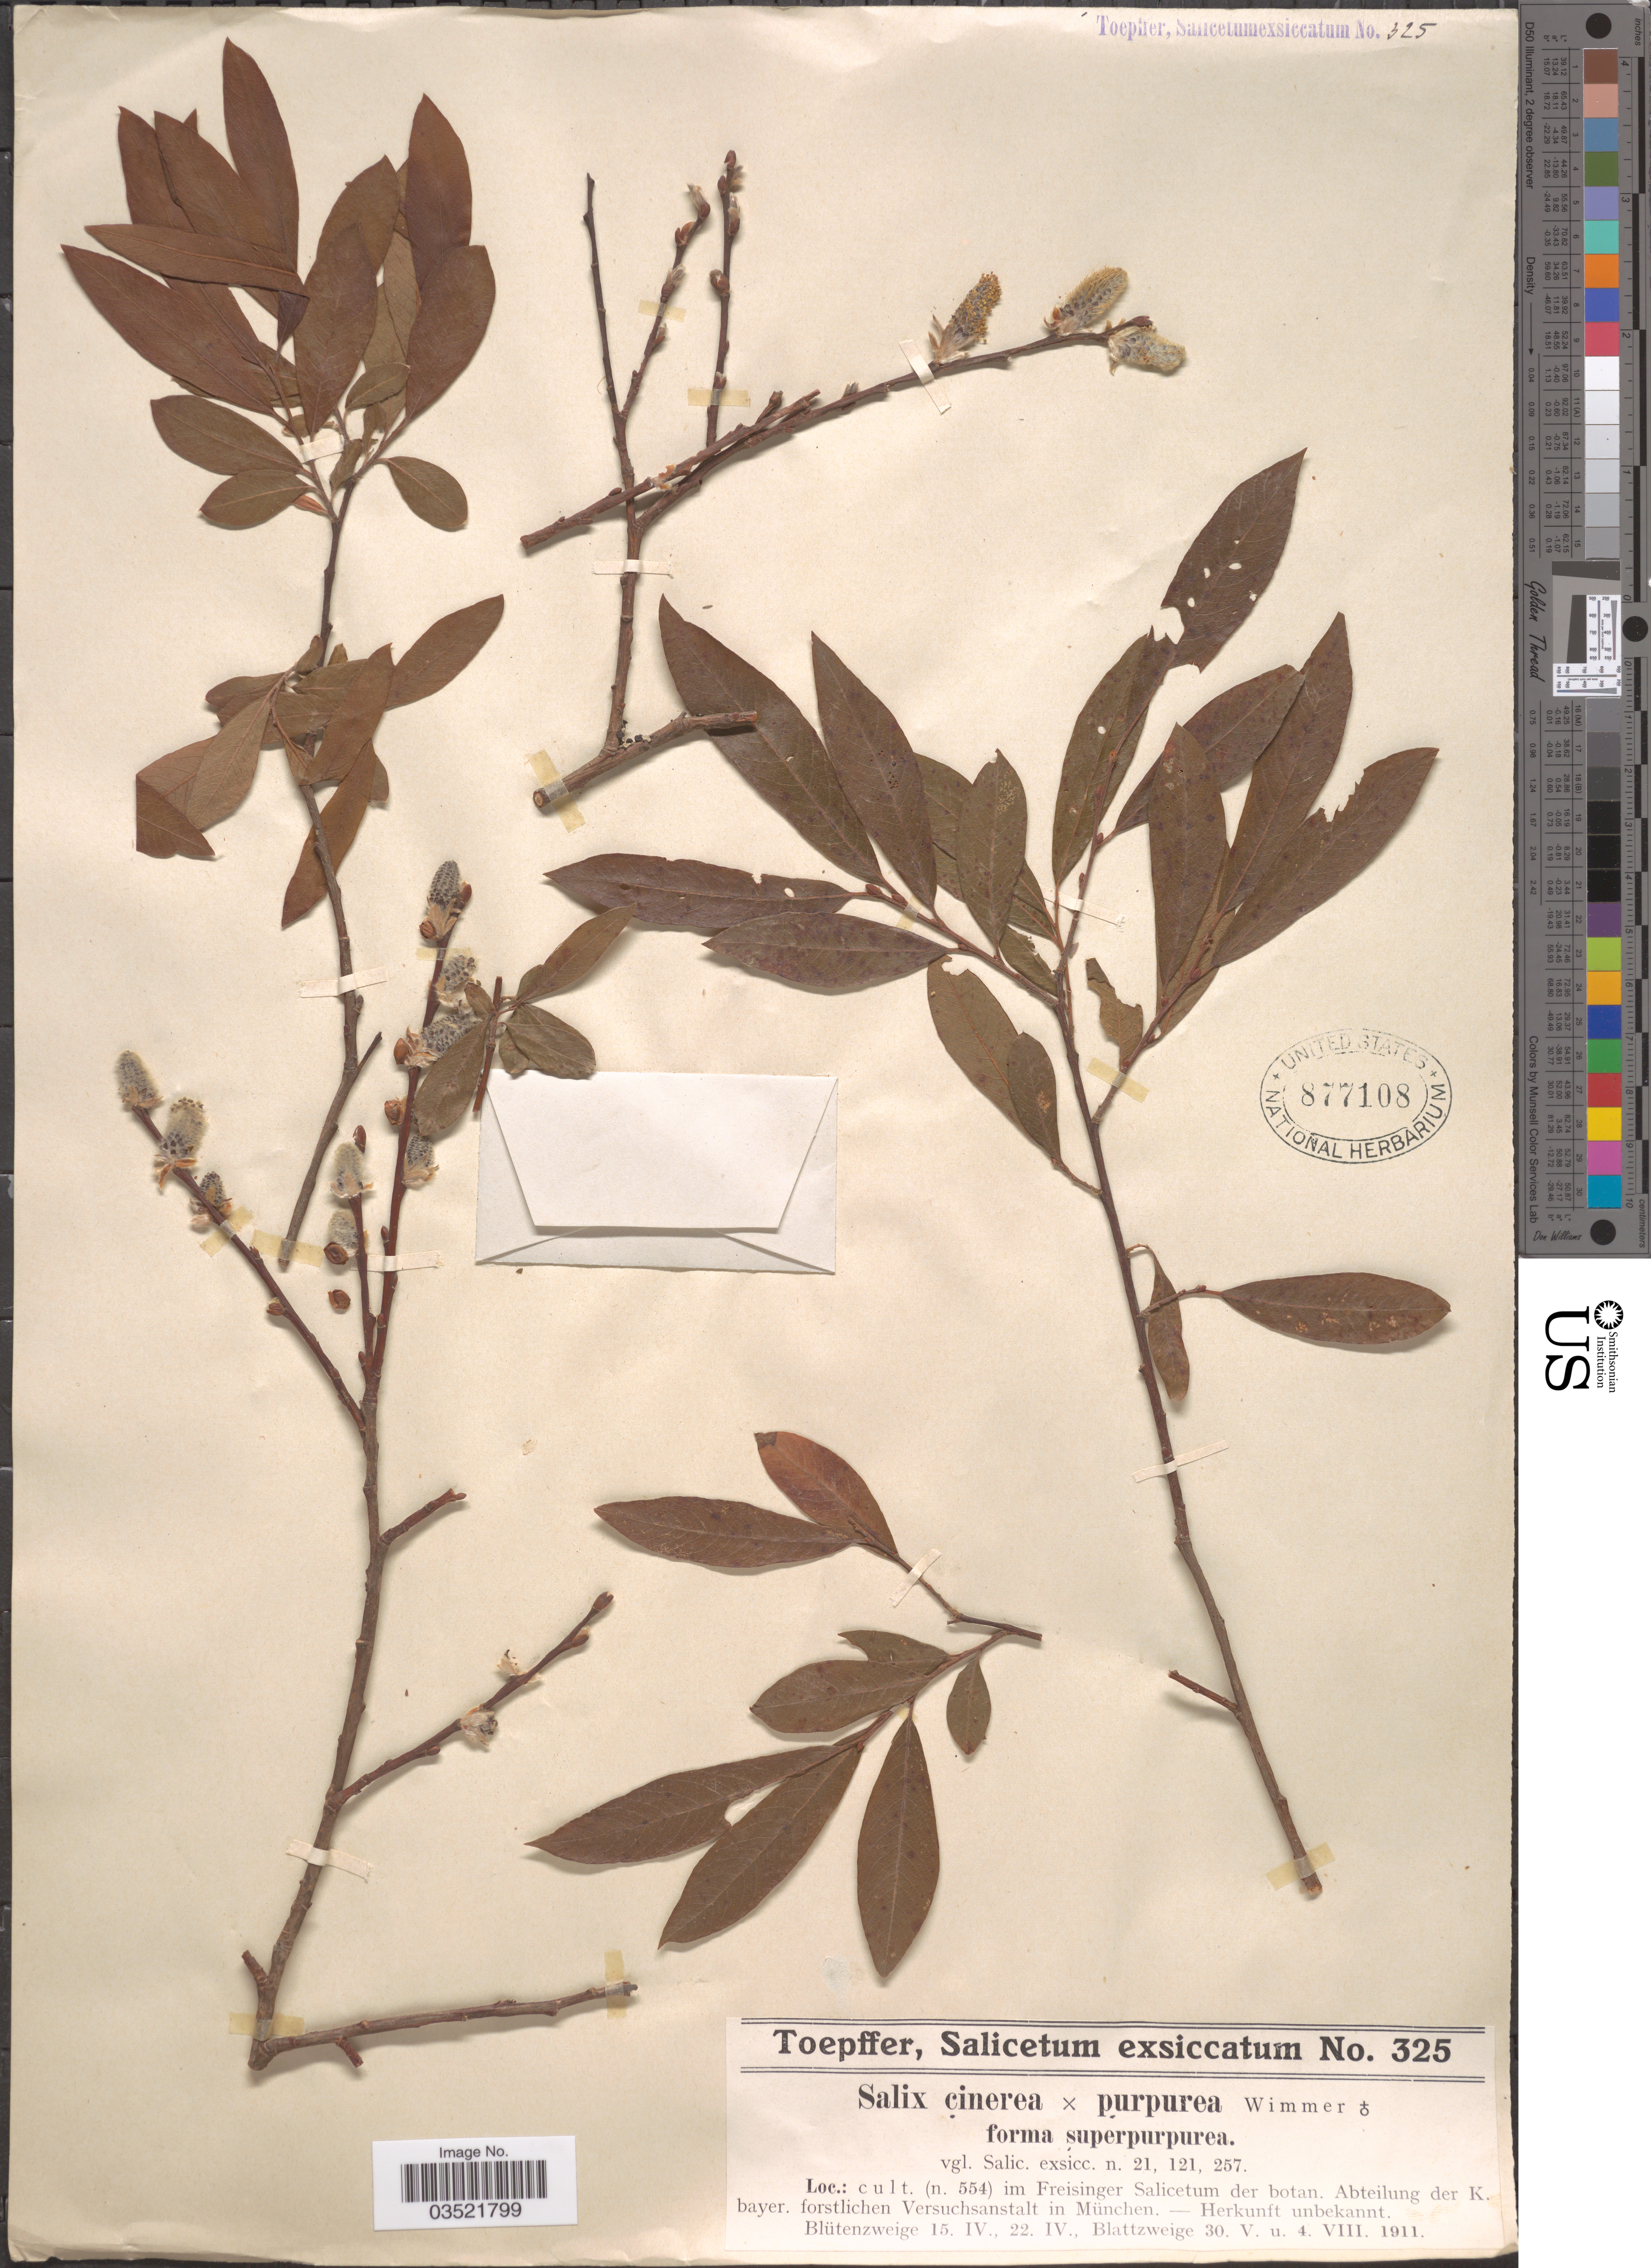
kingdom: Plantae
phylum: Tracheophyta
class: Magnoliopsida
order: Malpighiales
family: Salicaceae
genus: Salix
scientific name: Salix cinerea x S. purpurea f. superpurpurea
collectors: A. Toepffer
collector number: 325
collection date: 1911-04-15/1911-08-04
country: Germany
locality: Cult. (n. 554) im Freisinger Salicetum der botan. Abteilung der K. bayer. forstlichen Versuchsanstalt in München. - Herkunft unbekannt.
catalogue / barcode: US 877108